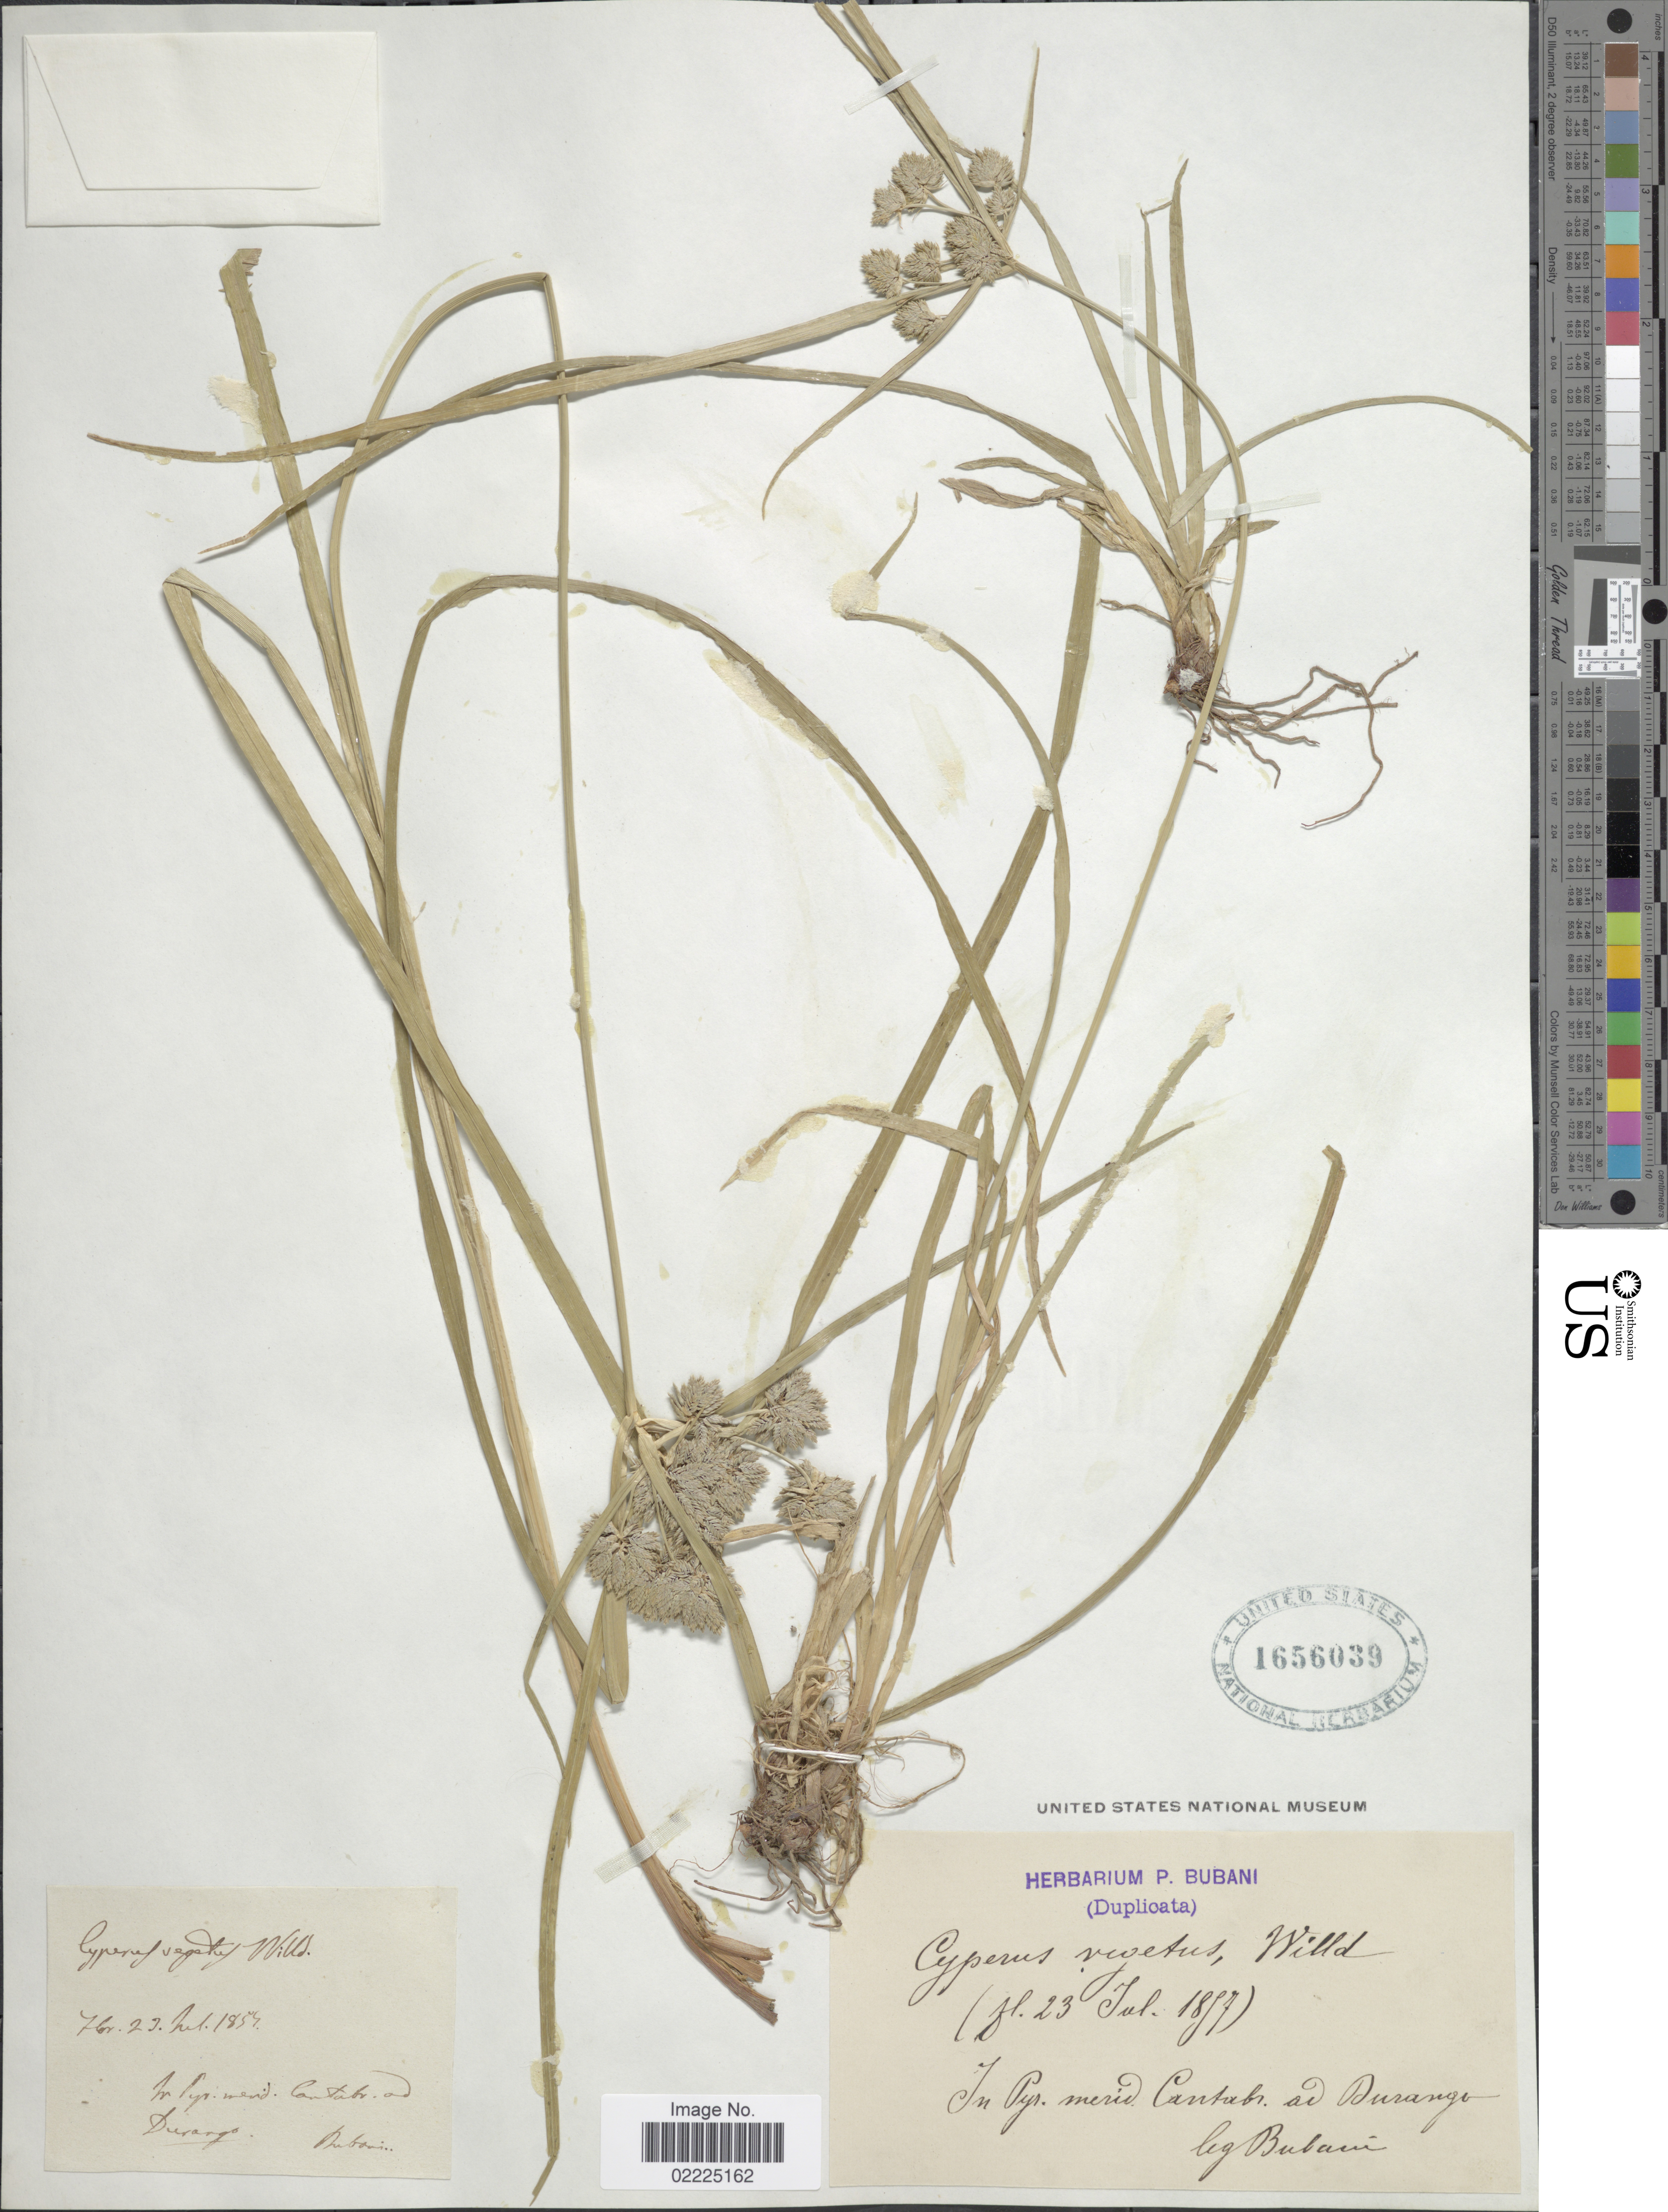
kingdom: Plantae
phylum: Tracheophyta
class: Liliopsida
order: Poales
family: Cyperaceae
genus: Cyperus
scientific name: Cyperus eragrostis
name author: Lam.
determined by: Strong, Mark T., (BOT), Smithsonian Institution - National Museum of Natural History (UNITED STATES)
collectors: P. Bubani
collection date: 1897-07-23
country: Spain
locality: In Pyr. merid. Cantabr. ad Durango.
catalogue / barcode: US 1656039